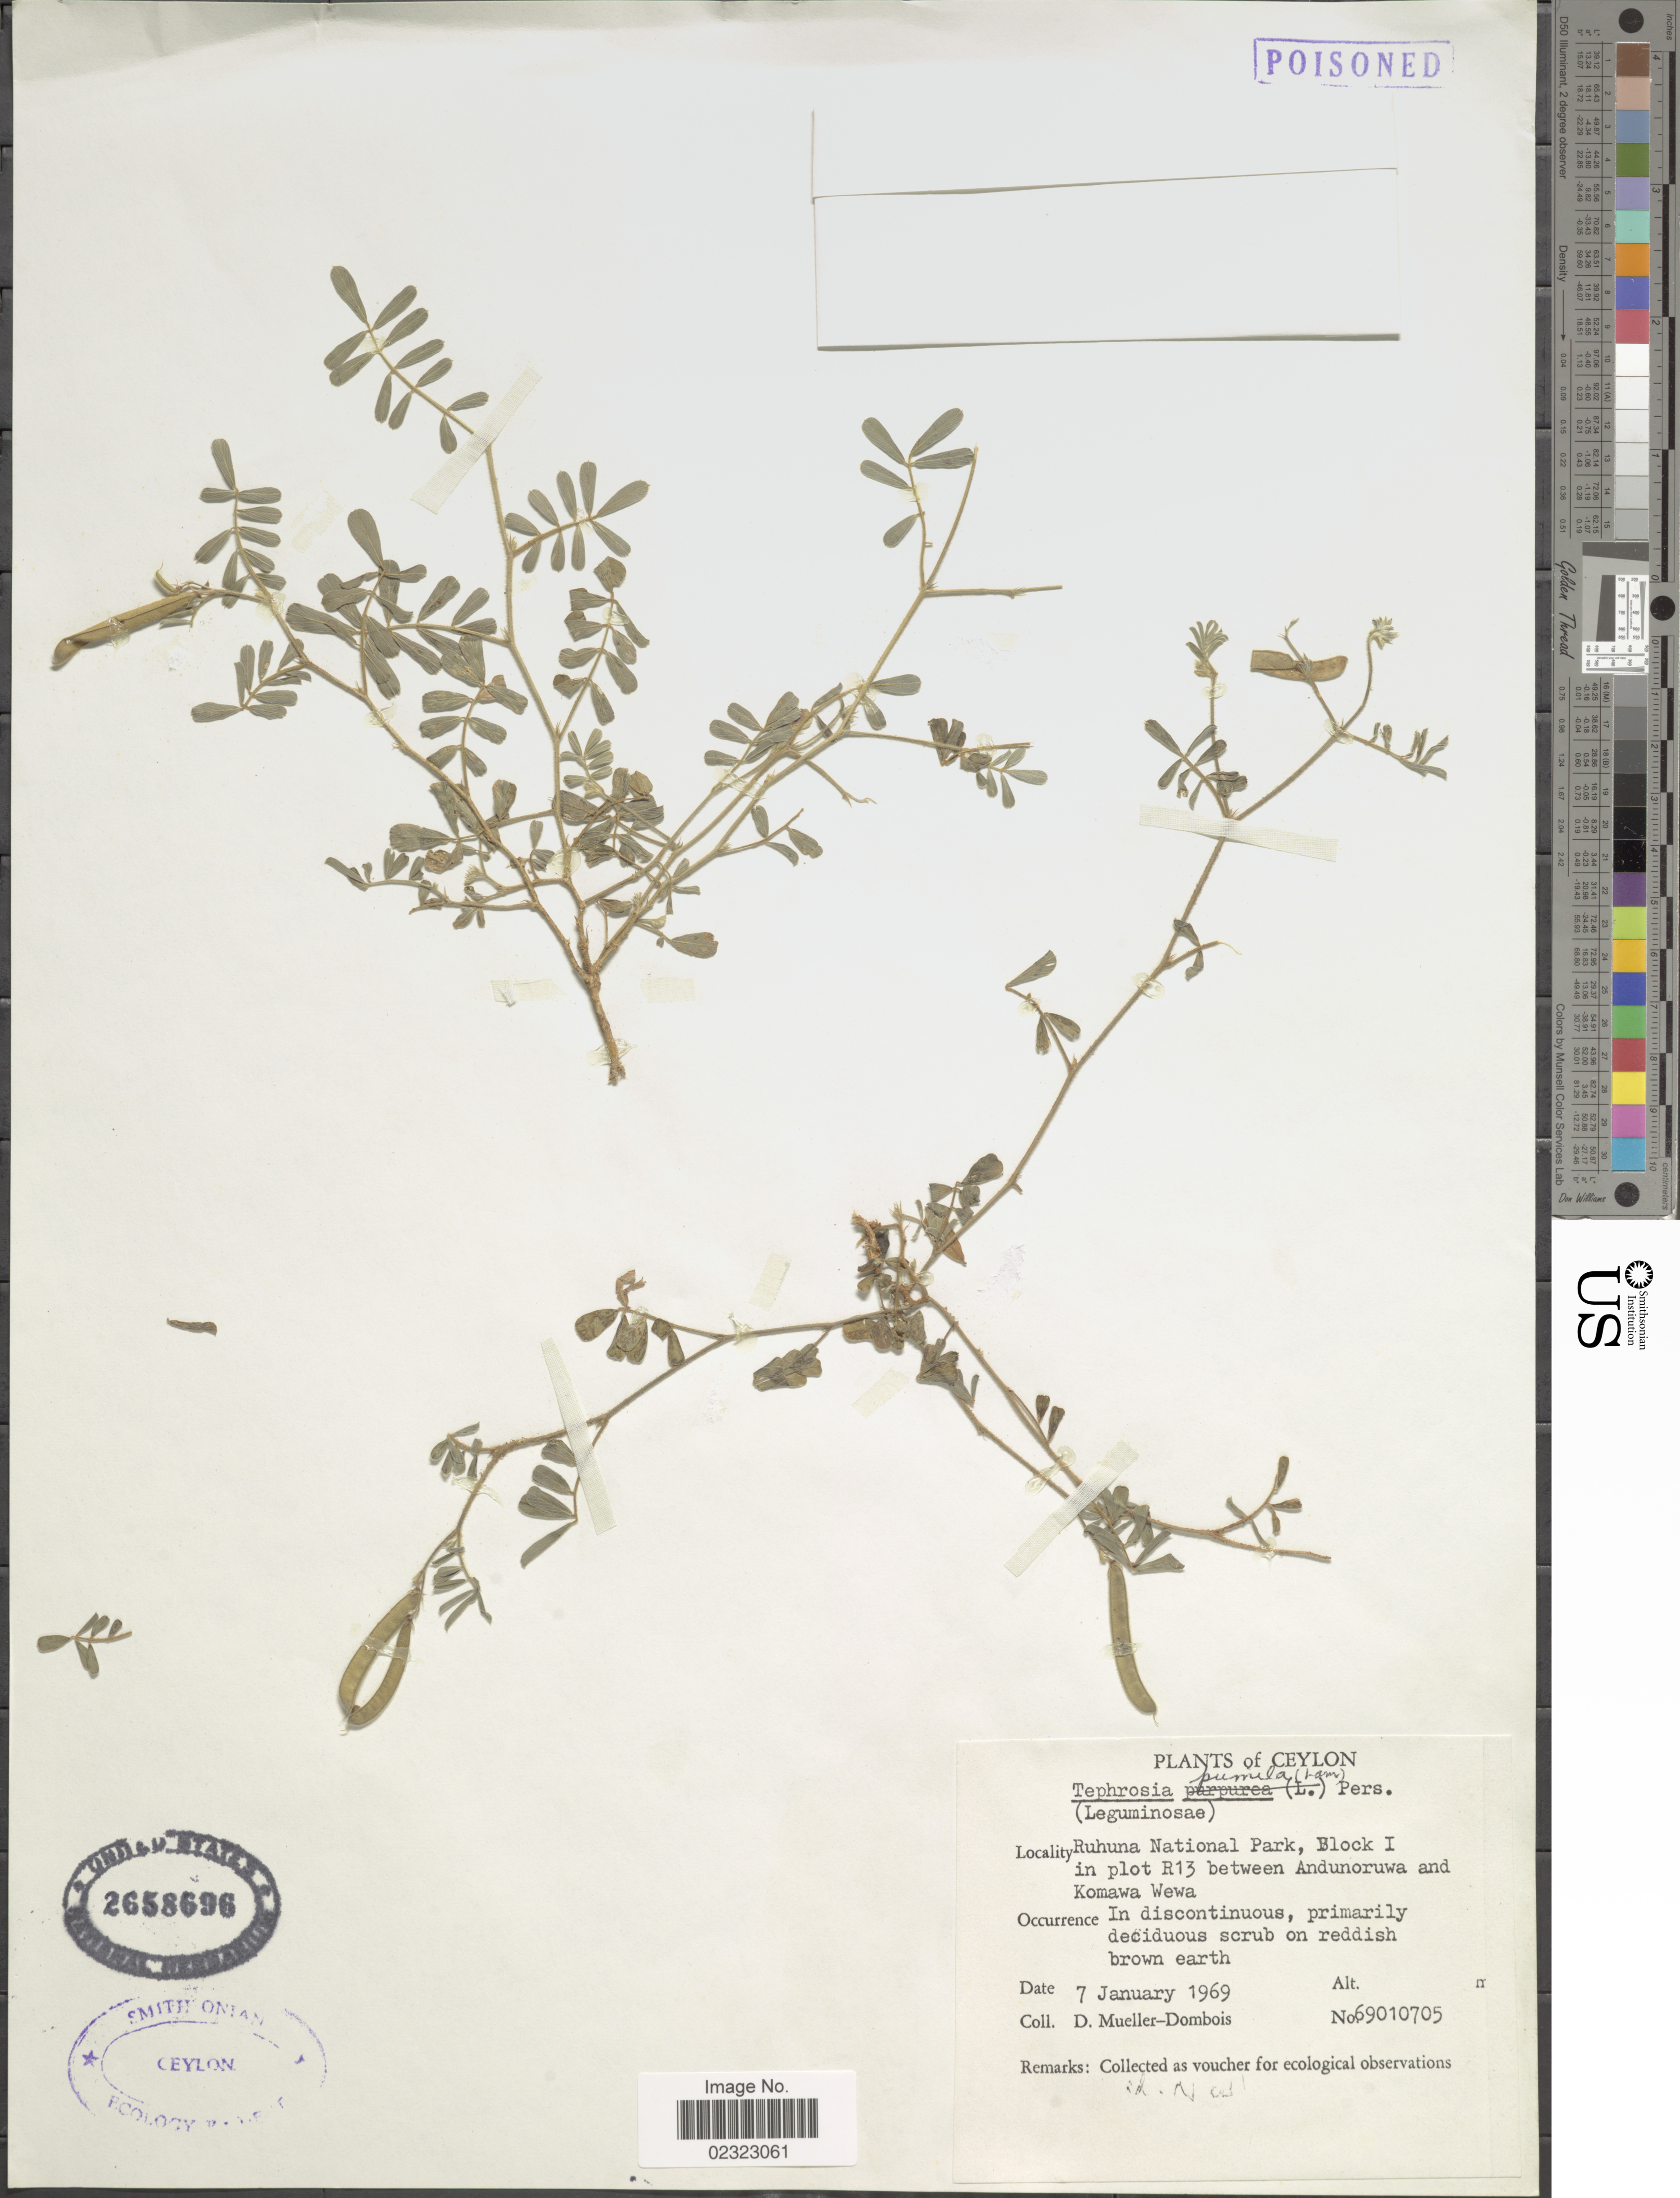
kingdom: Plantae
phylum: Tracheophyta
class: Magnoliopsida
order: Fabales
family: Fabaceae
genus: Tephrosia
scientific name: Tephrosia pumila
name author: (Lam.) Pers.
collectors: D. Mueller-Dombois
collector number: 69010705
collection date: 1969-01-07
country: Sri Lanka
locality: Ceylon. Ruhuna National Park, Block I in plot R13 between Andunoruwa and Komawa Wewa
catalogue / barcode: US 2658696